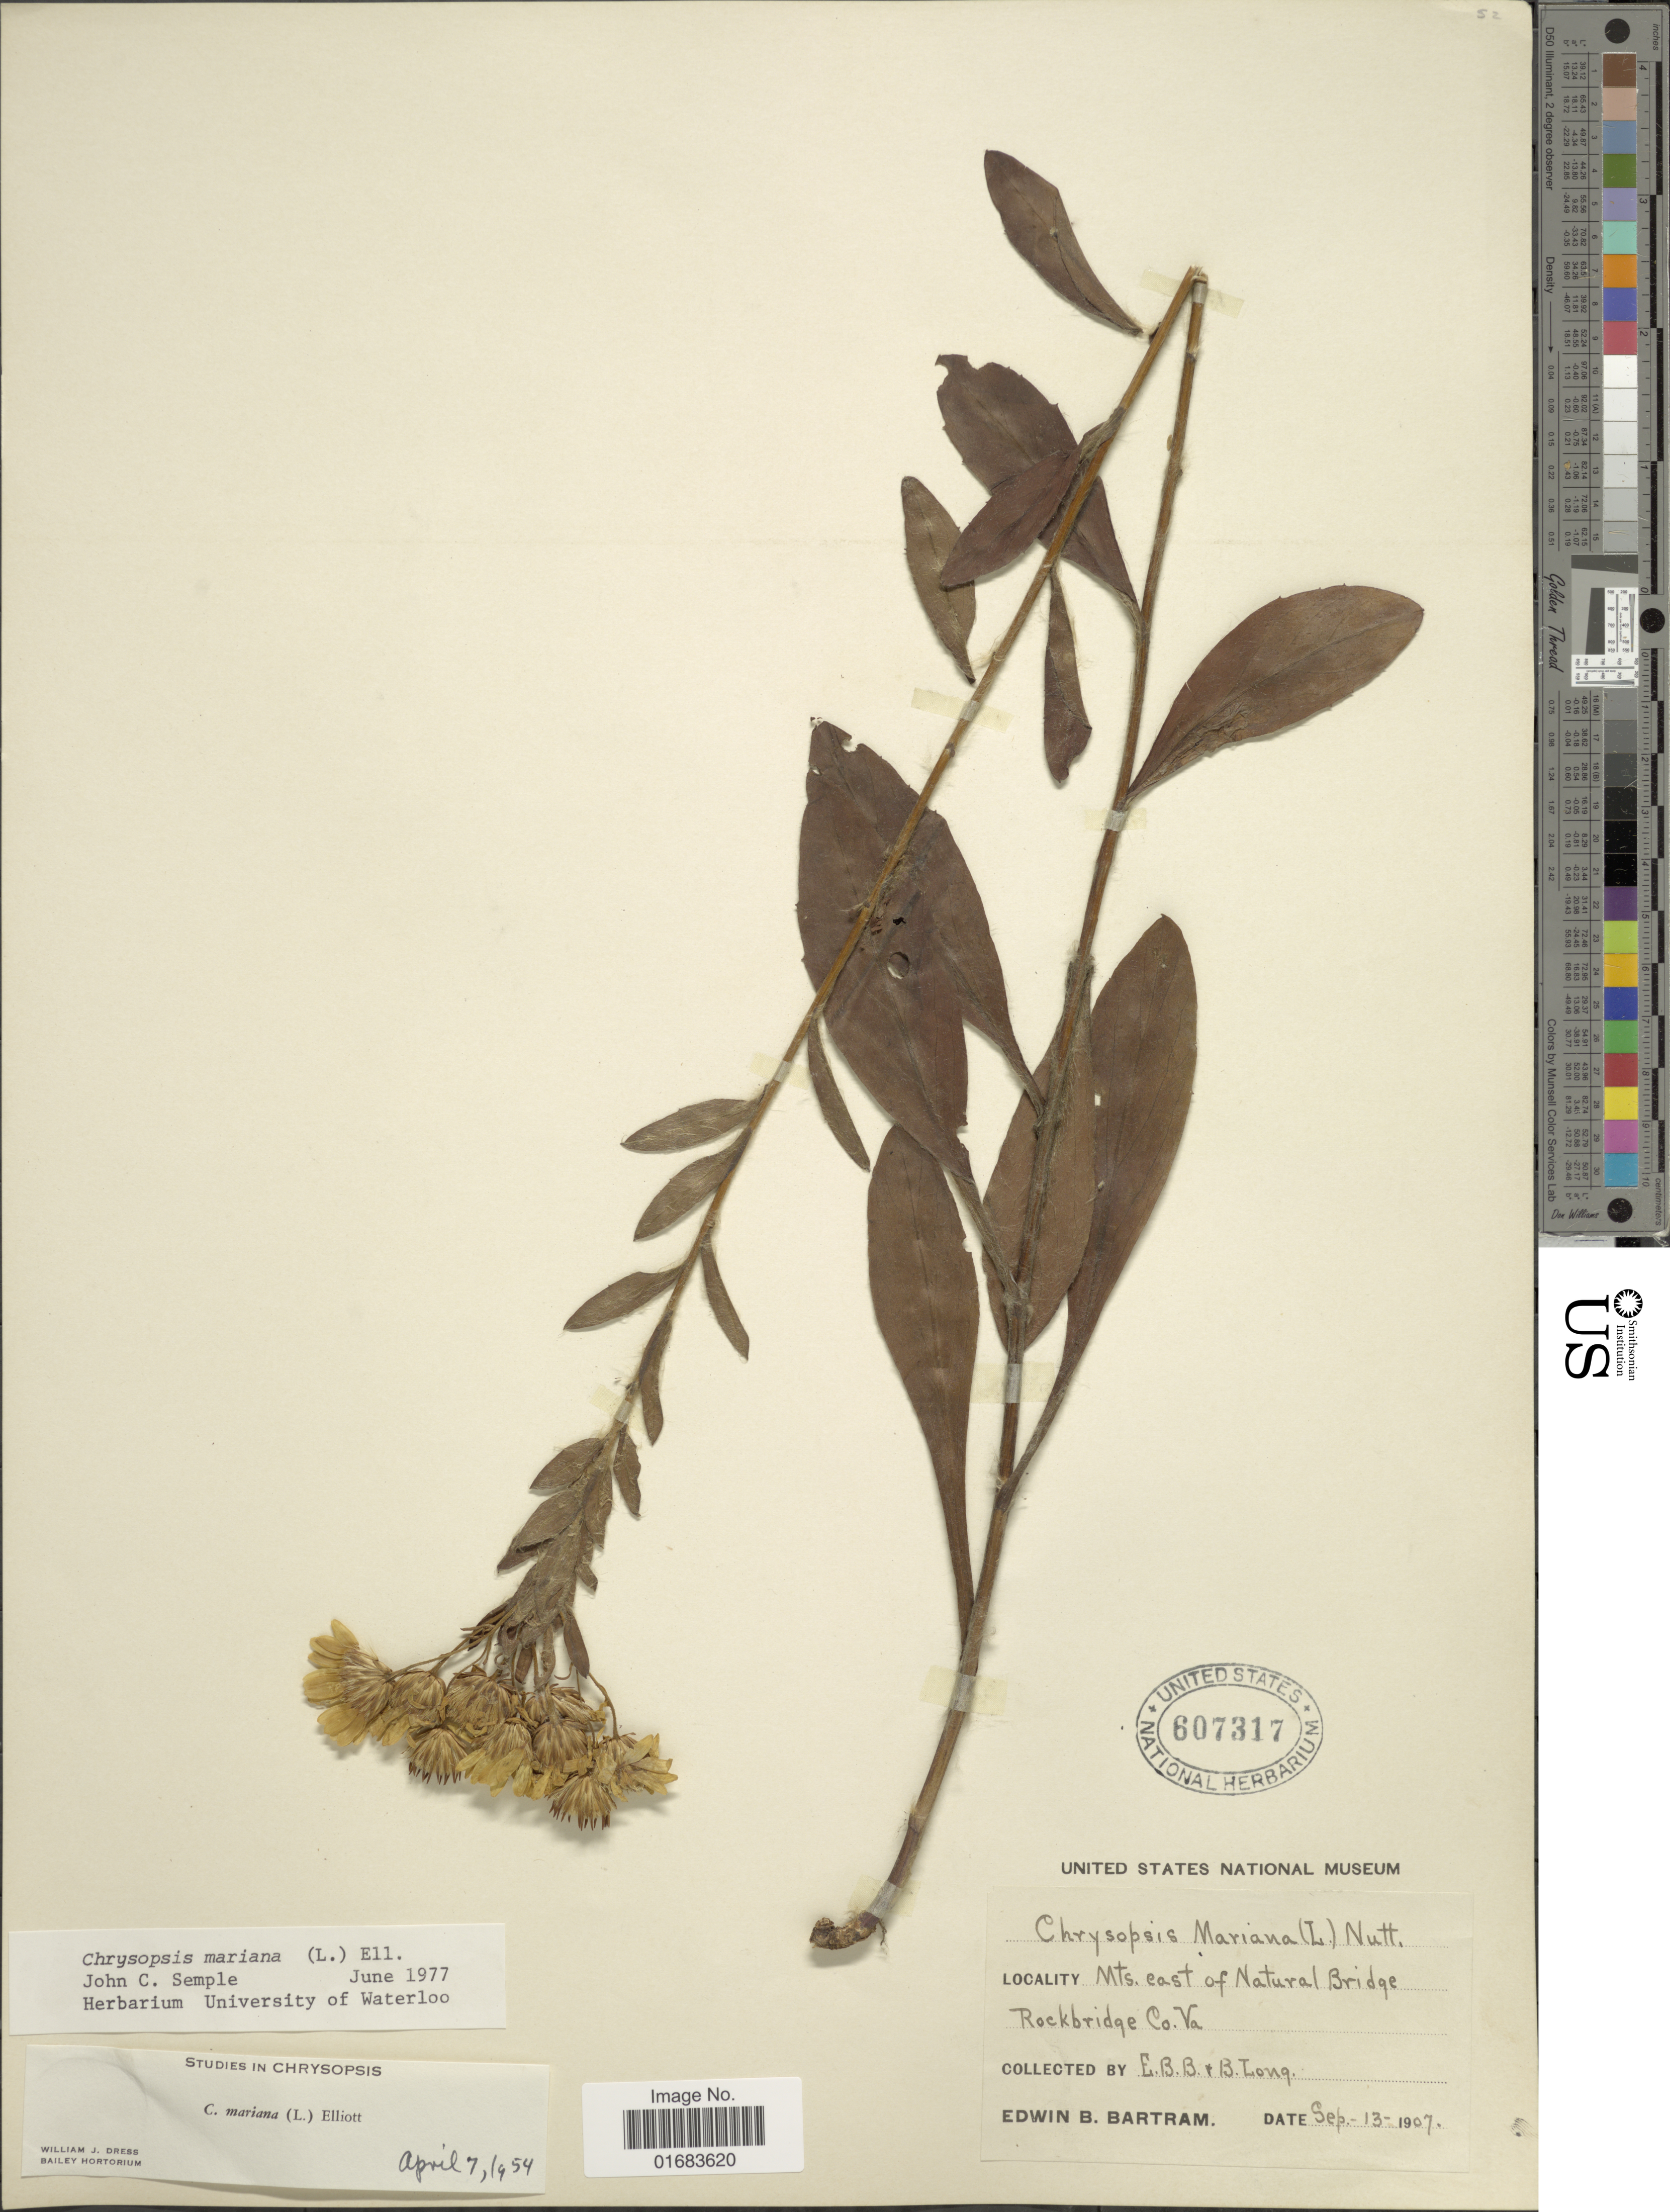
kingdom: Plantae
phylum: Tracheophyta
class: Magnoliopsida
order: Asterales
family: Asteraceae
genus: Chrysopsis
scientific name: Chrysopsis mariana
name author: (L.) Elliott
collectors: E. B. Bartram & B. Long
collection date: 1907-09-13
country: United States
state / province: Virginia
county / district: Rockbridge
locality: Mts east of Natural Bridge Rockbridge Co.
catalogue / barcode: US 607317